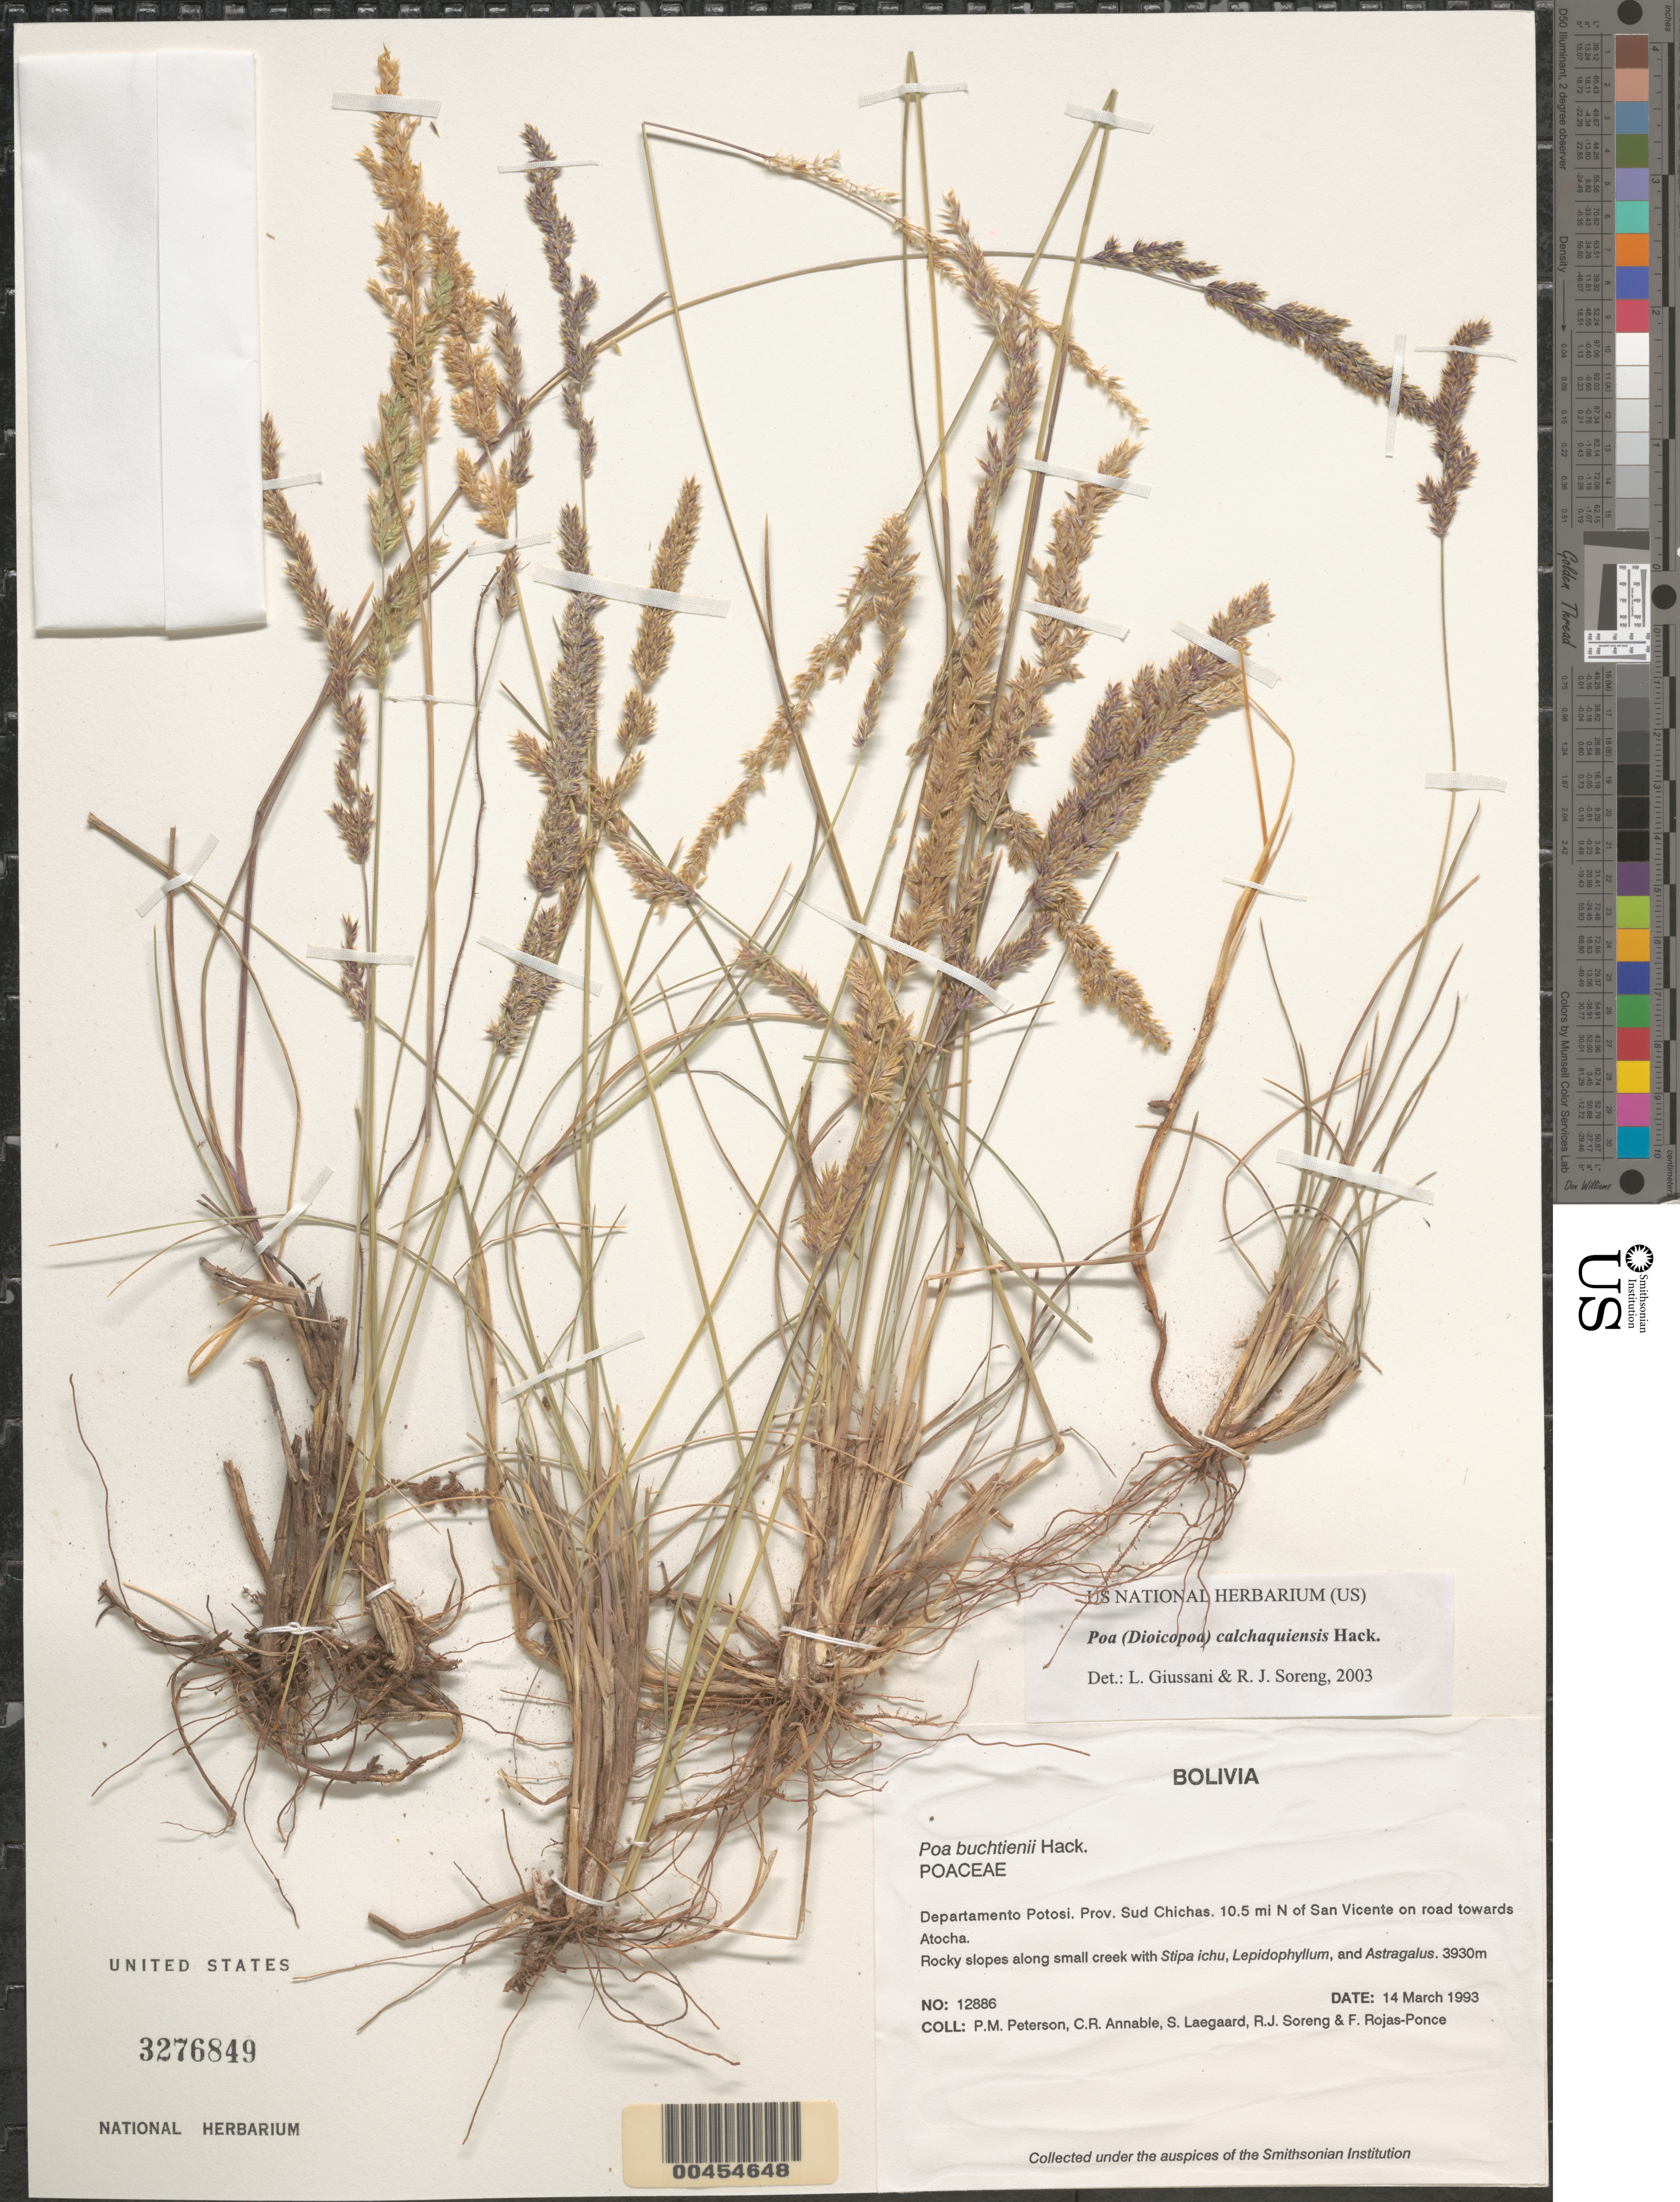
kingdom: Plantae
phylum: Tracheophyta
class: Liliopsida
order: Poales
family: Poaceae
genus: Poa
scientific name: Poa buchtienii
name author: Hack.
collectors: P. M. Peterson, C. R. Annable, S. Lægaard, R. J. Soreng & F. Rojas-Ponce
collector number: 12886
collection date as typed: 14 Mar 1993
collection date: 1993-03-14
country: Bolivia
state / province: Potosí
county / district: Sud Chichas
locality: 10.5 mi N of San Vicente on road towards Atocha.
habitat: Rocky slopes along small creek with Stipa ichu, Lepidophyllum, and Astragalus.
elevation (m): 3930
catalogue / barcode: US 3276849